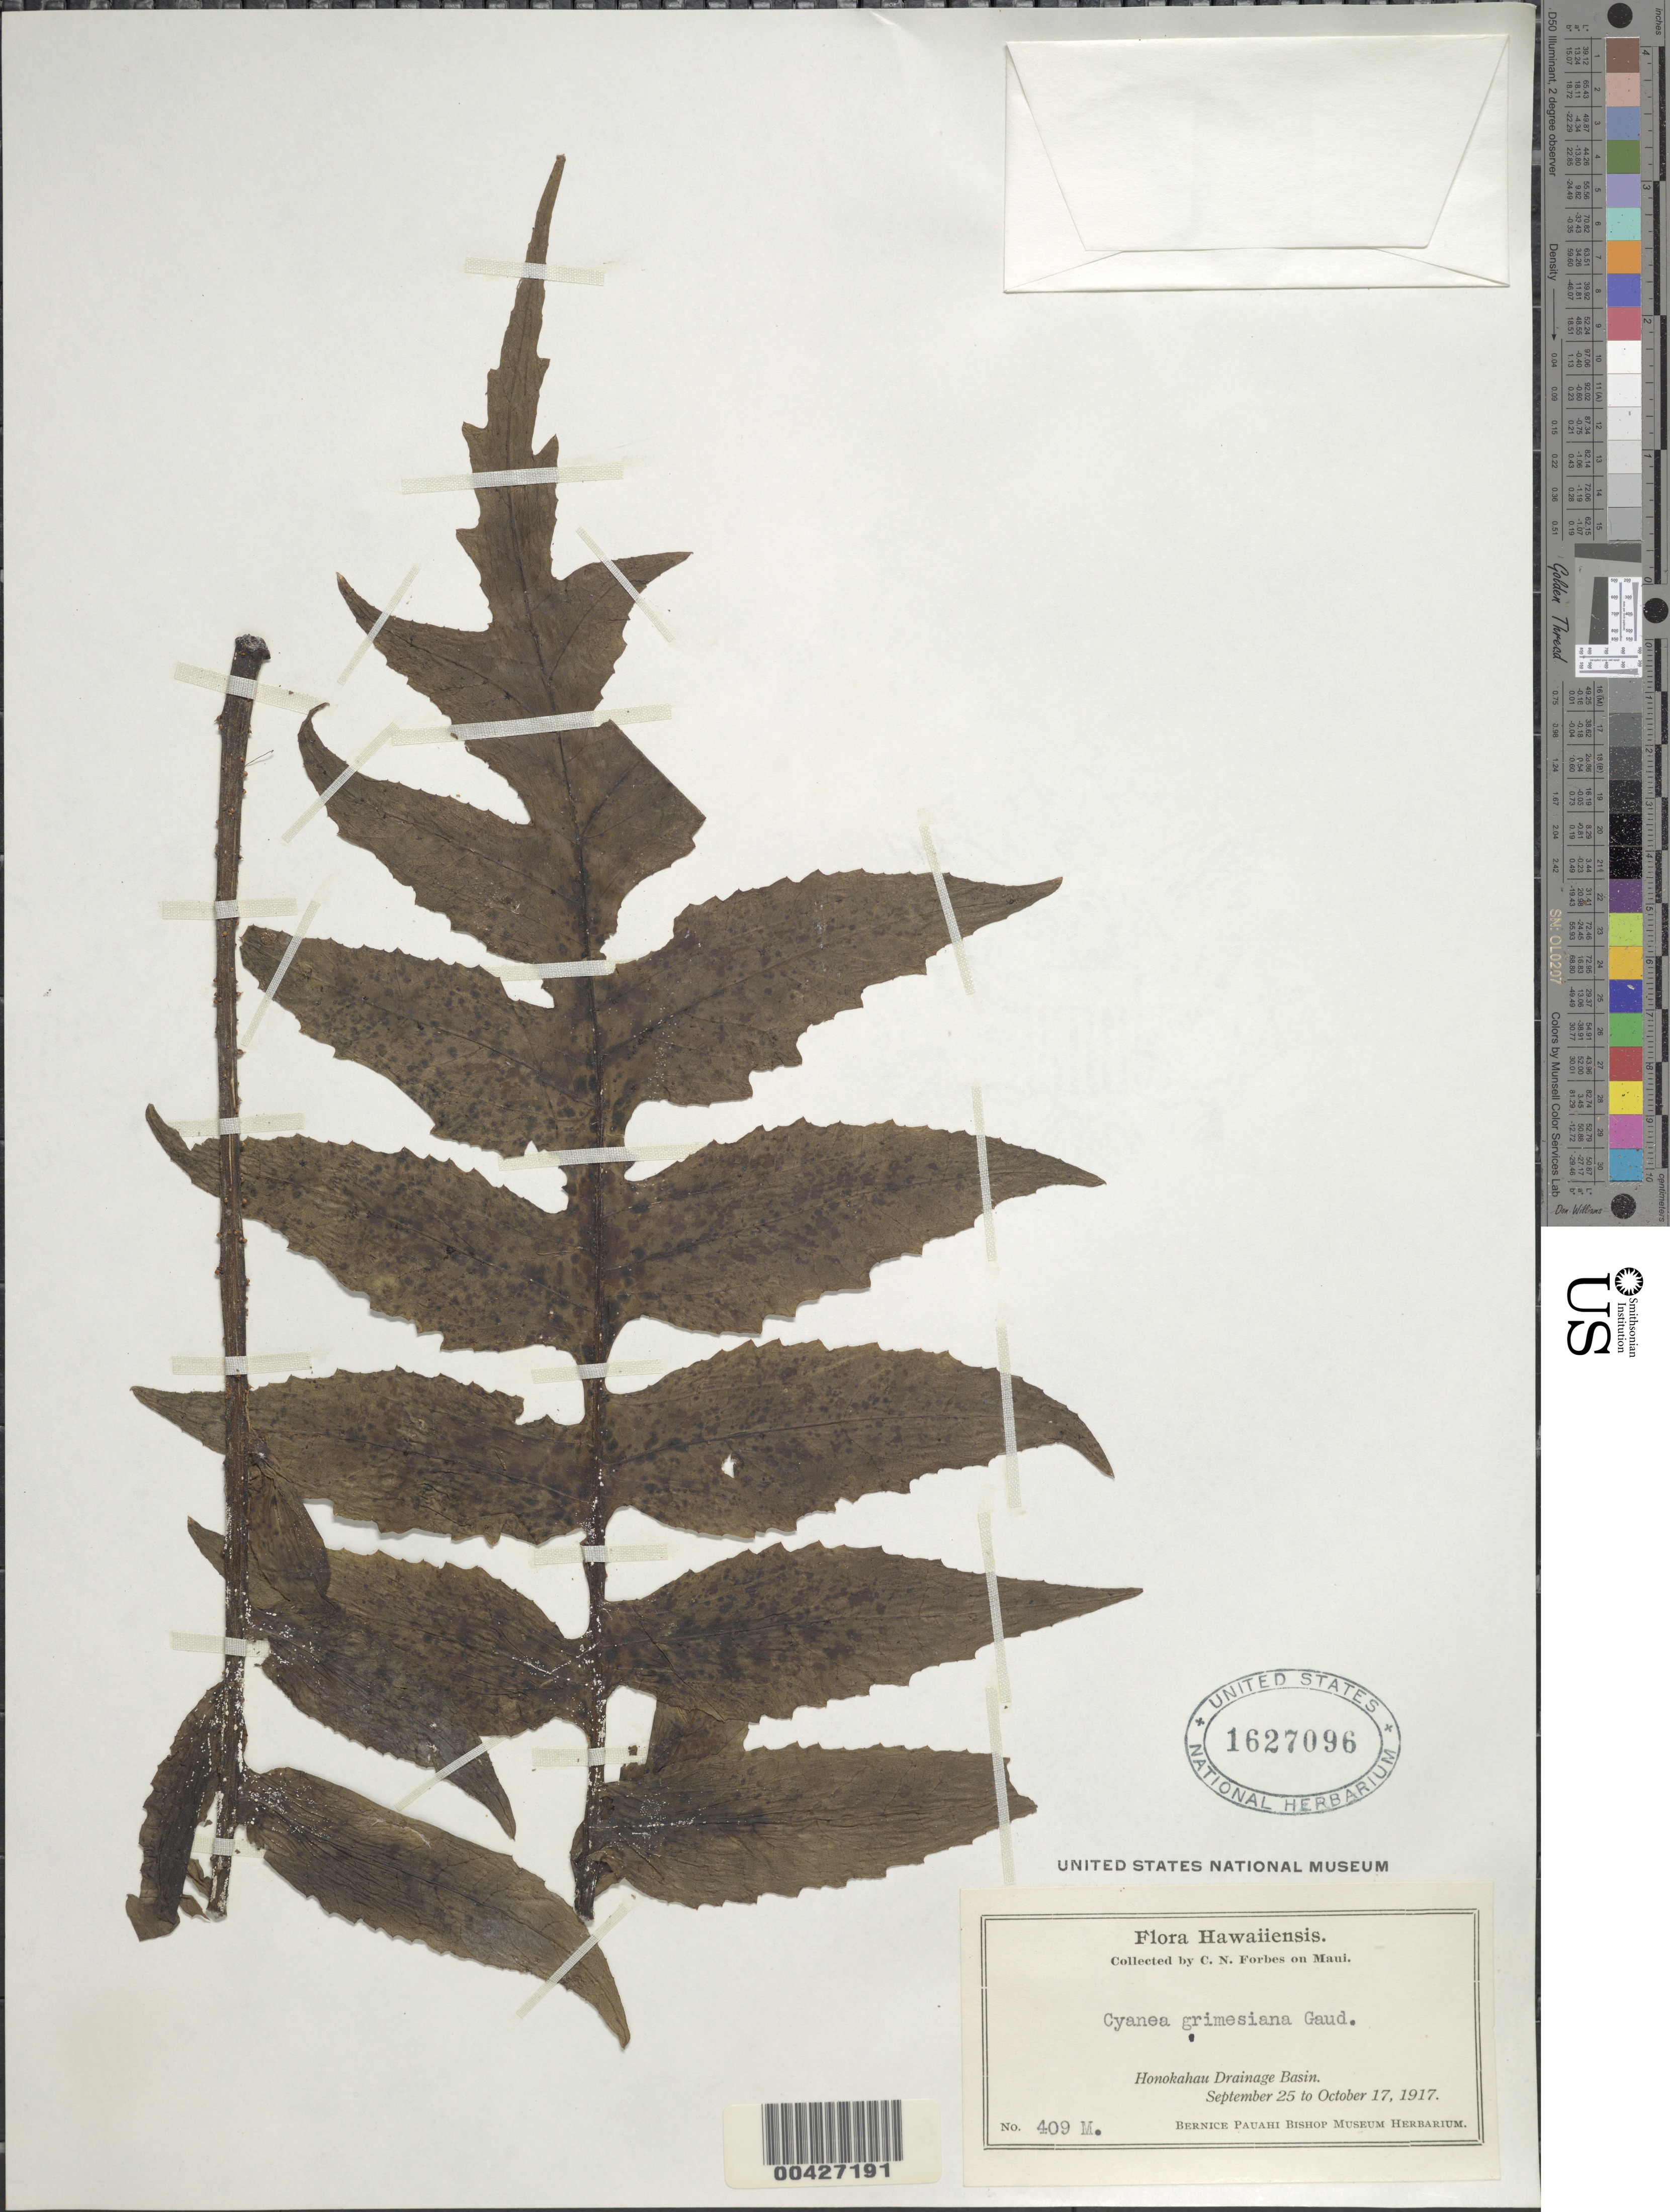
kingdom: Plantae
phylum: Tracheophyta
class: Magnoliopsida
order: Asterales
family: Campanulaceae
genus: Cyanea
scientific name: Cyanea grimesiana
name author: Gaudich.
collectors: C. N. Forbes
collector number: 409.M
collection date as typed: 25 Sep 1917 to 17 Oct 1917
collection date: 1917-09-25/1917-10-17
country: United States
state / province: Hawaii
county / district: Maui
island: Maui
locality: Honokahau Drainage Basin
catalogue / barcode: US 1627096